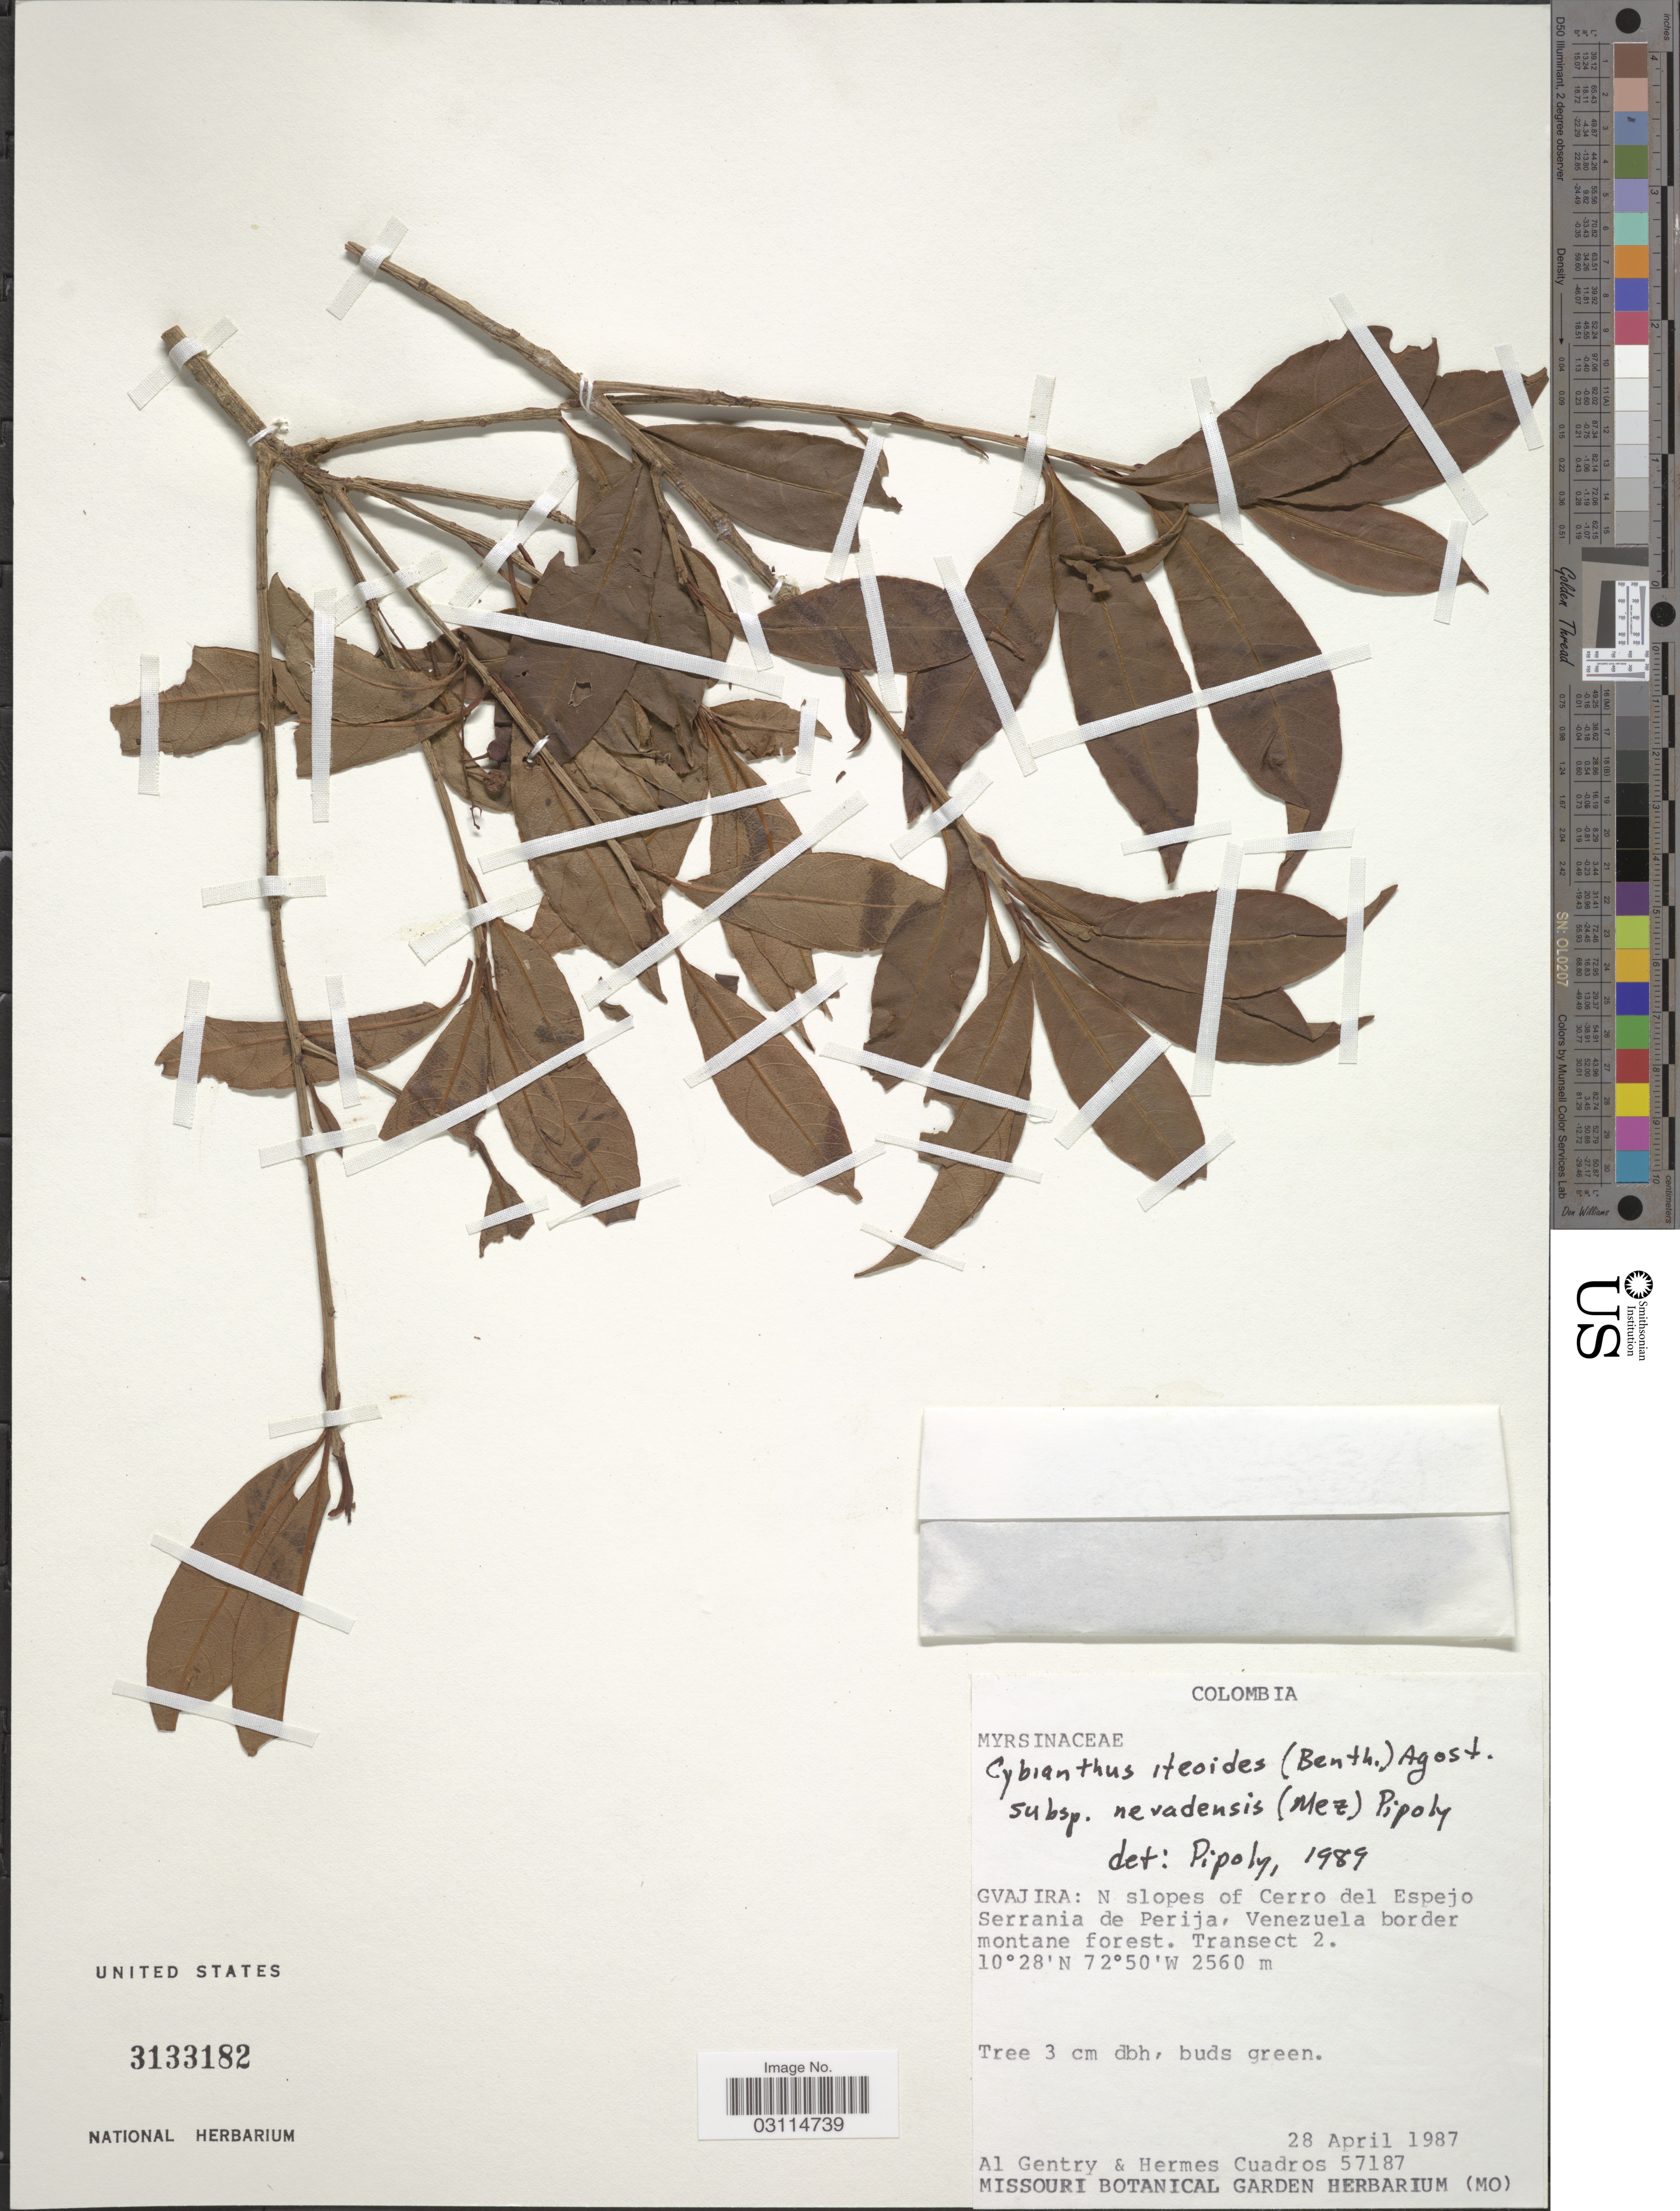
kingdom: Plantae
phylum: Tracheophyta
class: Magnoliopsida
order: Ericales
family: Primulaceae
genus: Cybianthus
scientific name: Cybianthus iteoides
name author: (Benth.) G. Agostini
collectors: A. H. Gentry & H. Cuadros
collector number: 57187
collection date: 1987-04-28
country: Colombia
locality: Gvajira: N slopes of Cerro del Espejo Serrania de Perija, Venezuela border montane forest. Transect 2.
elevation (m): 2560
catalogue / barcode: US 3133182